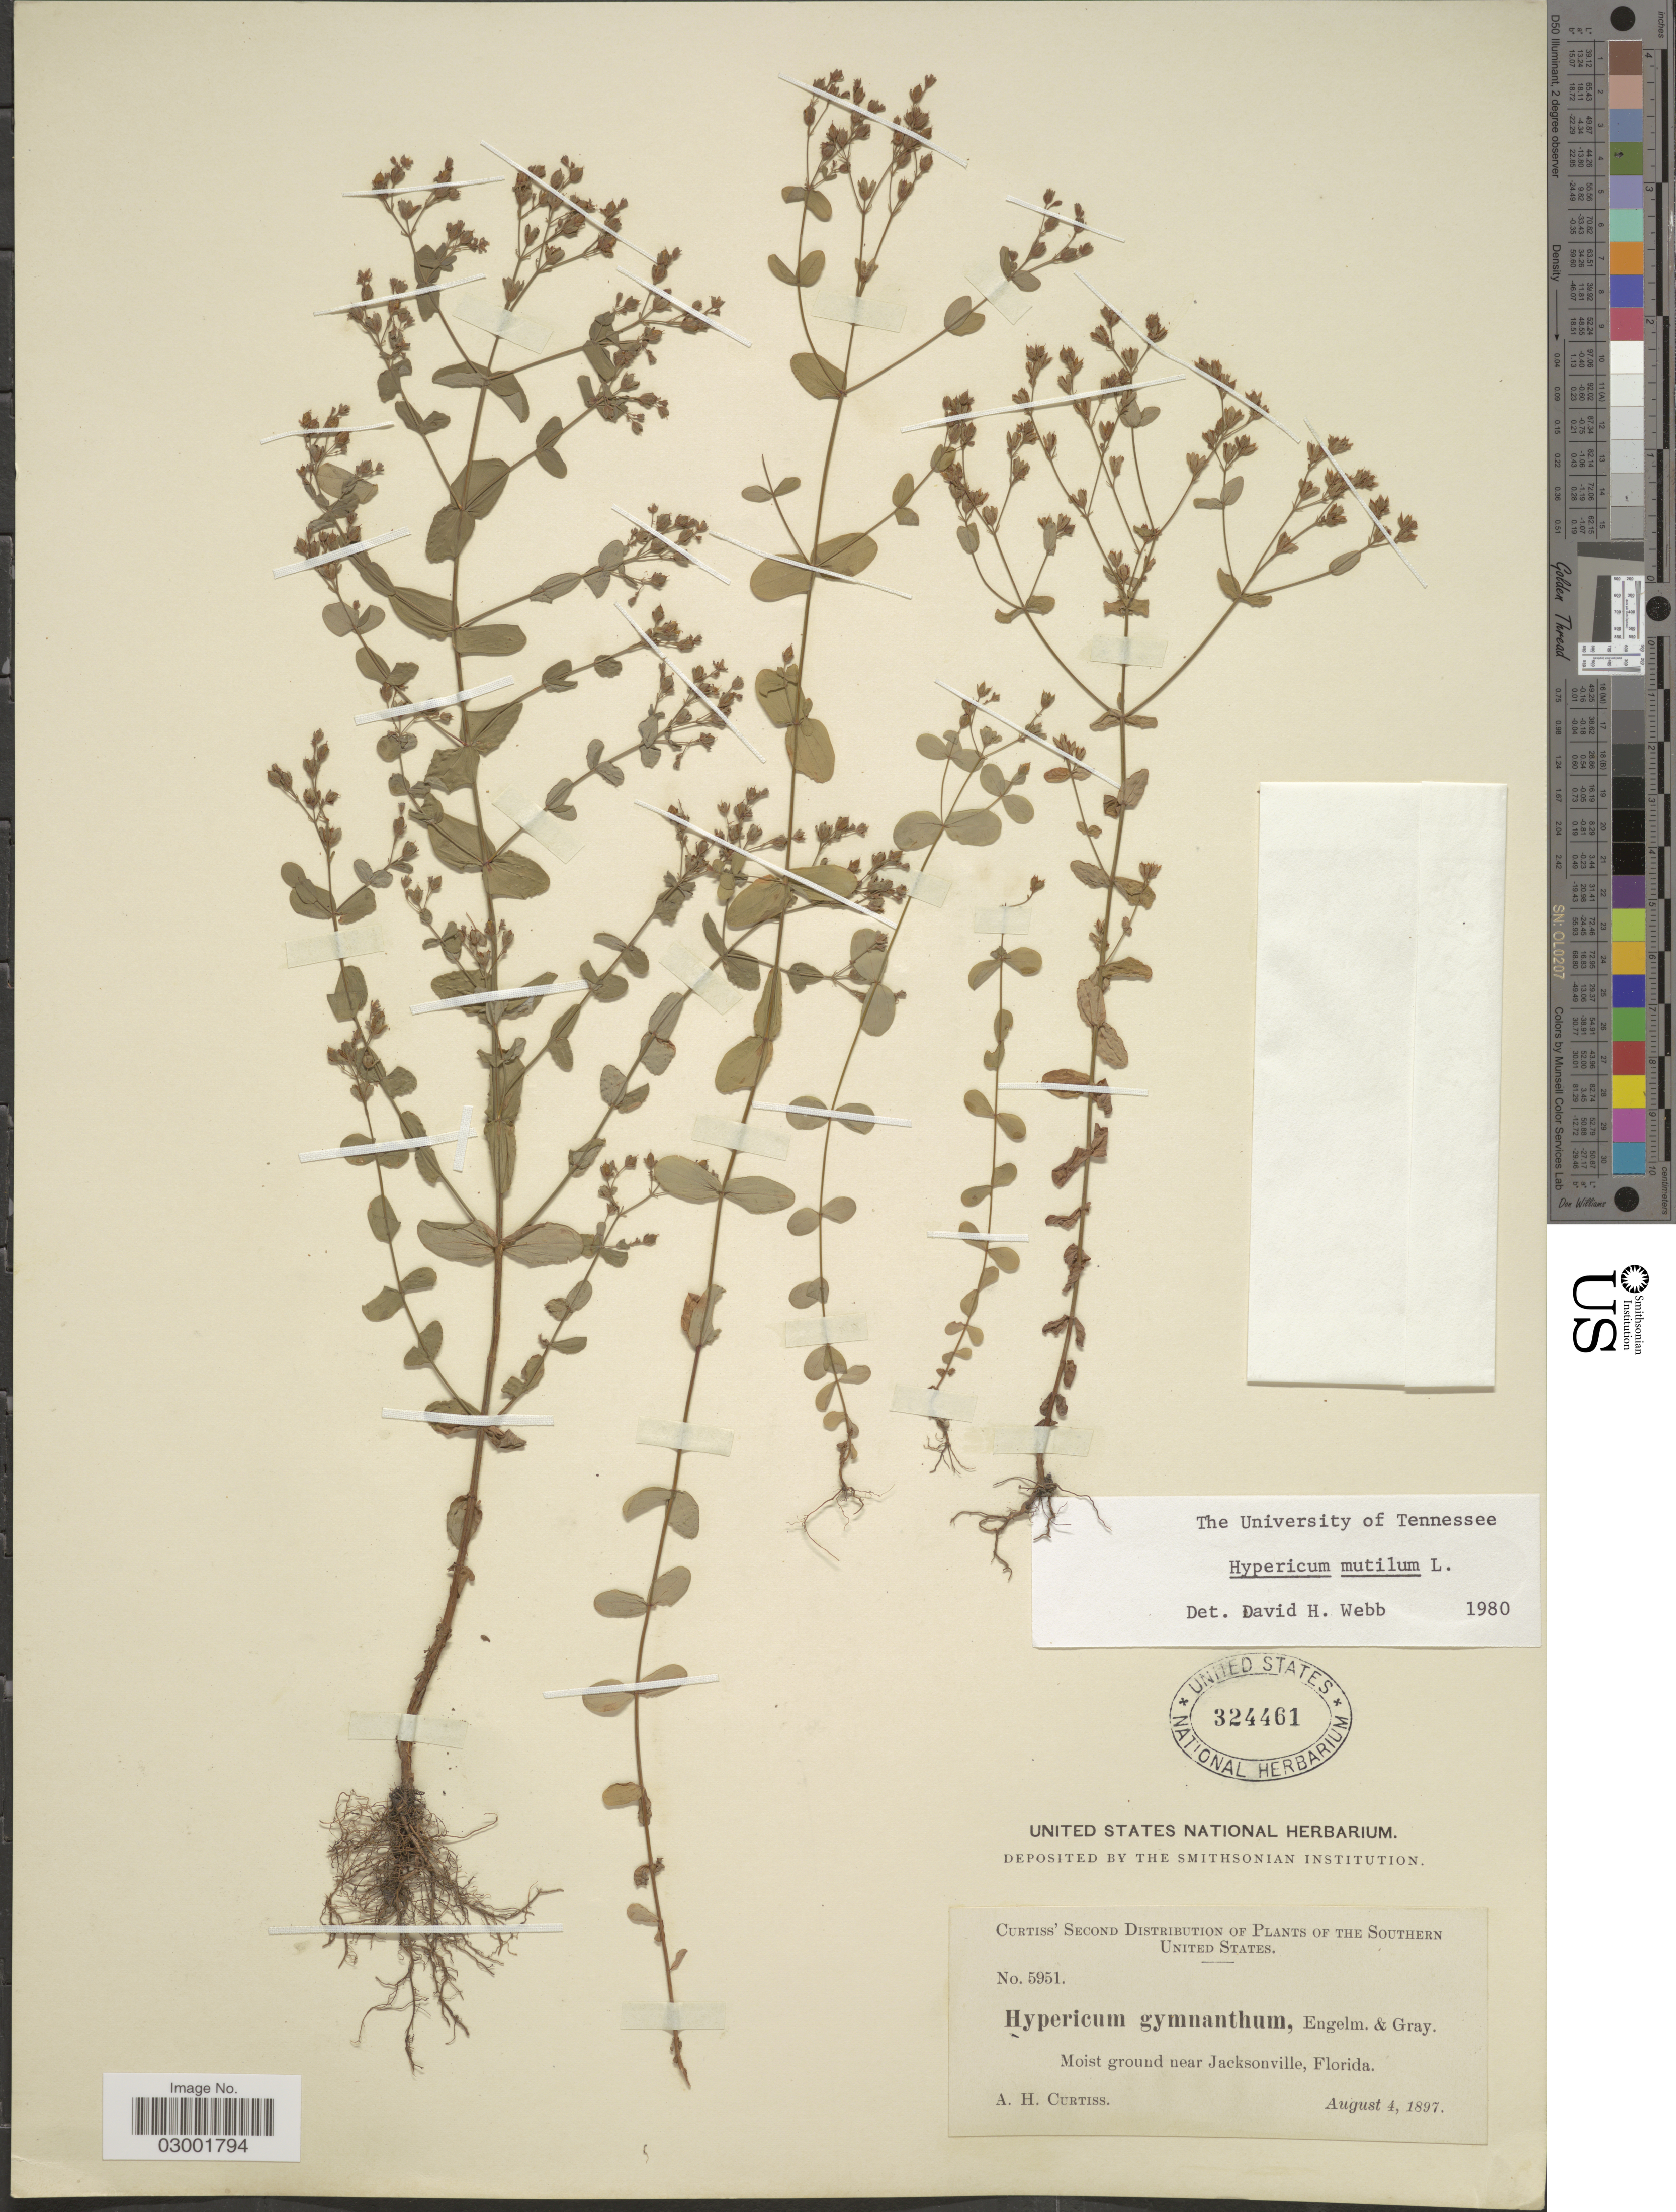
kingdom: Plantae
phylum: Tracheophyta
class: Magnoliopsida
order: Malpighiales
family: Hypericaceae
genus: Hypericum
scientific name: Hypericum mutilum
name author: L.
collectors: A. H. Curtiss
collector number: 5951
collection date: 1897-08-04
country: United States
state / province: Florida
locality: Southern United States. Moist ground near Jacksonville, Florida.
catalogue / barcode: US 324461